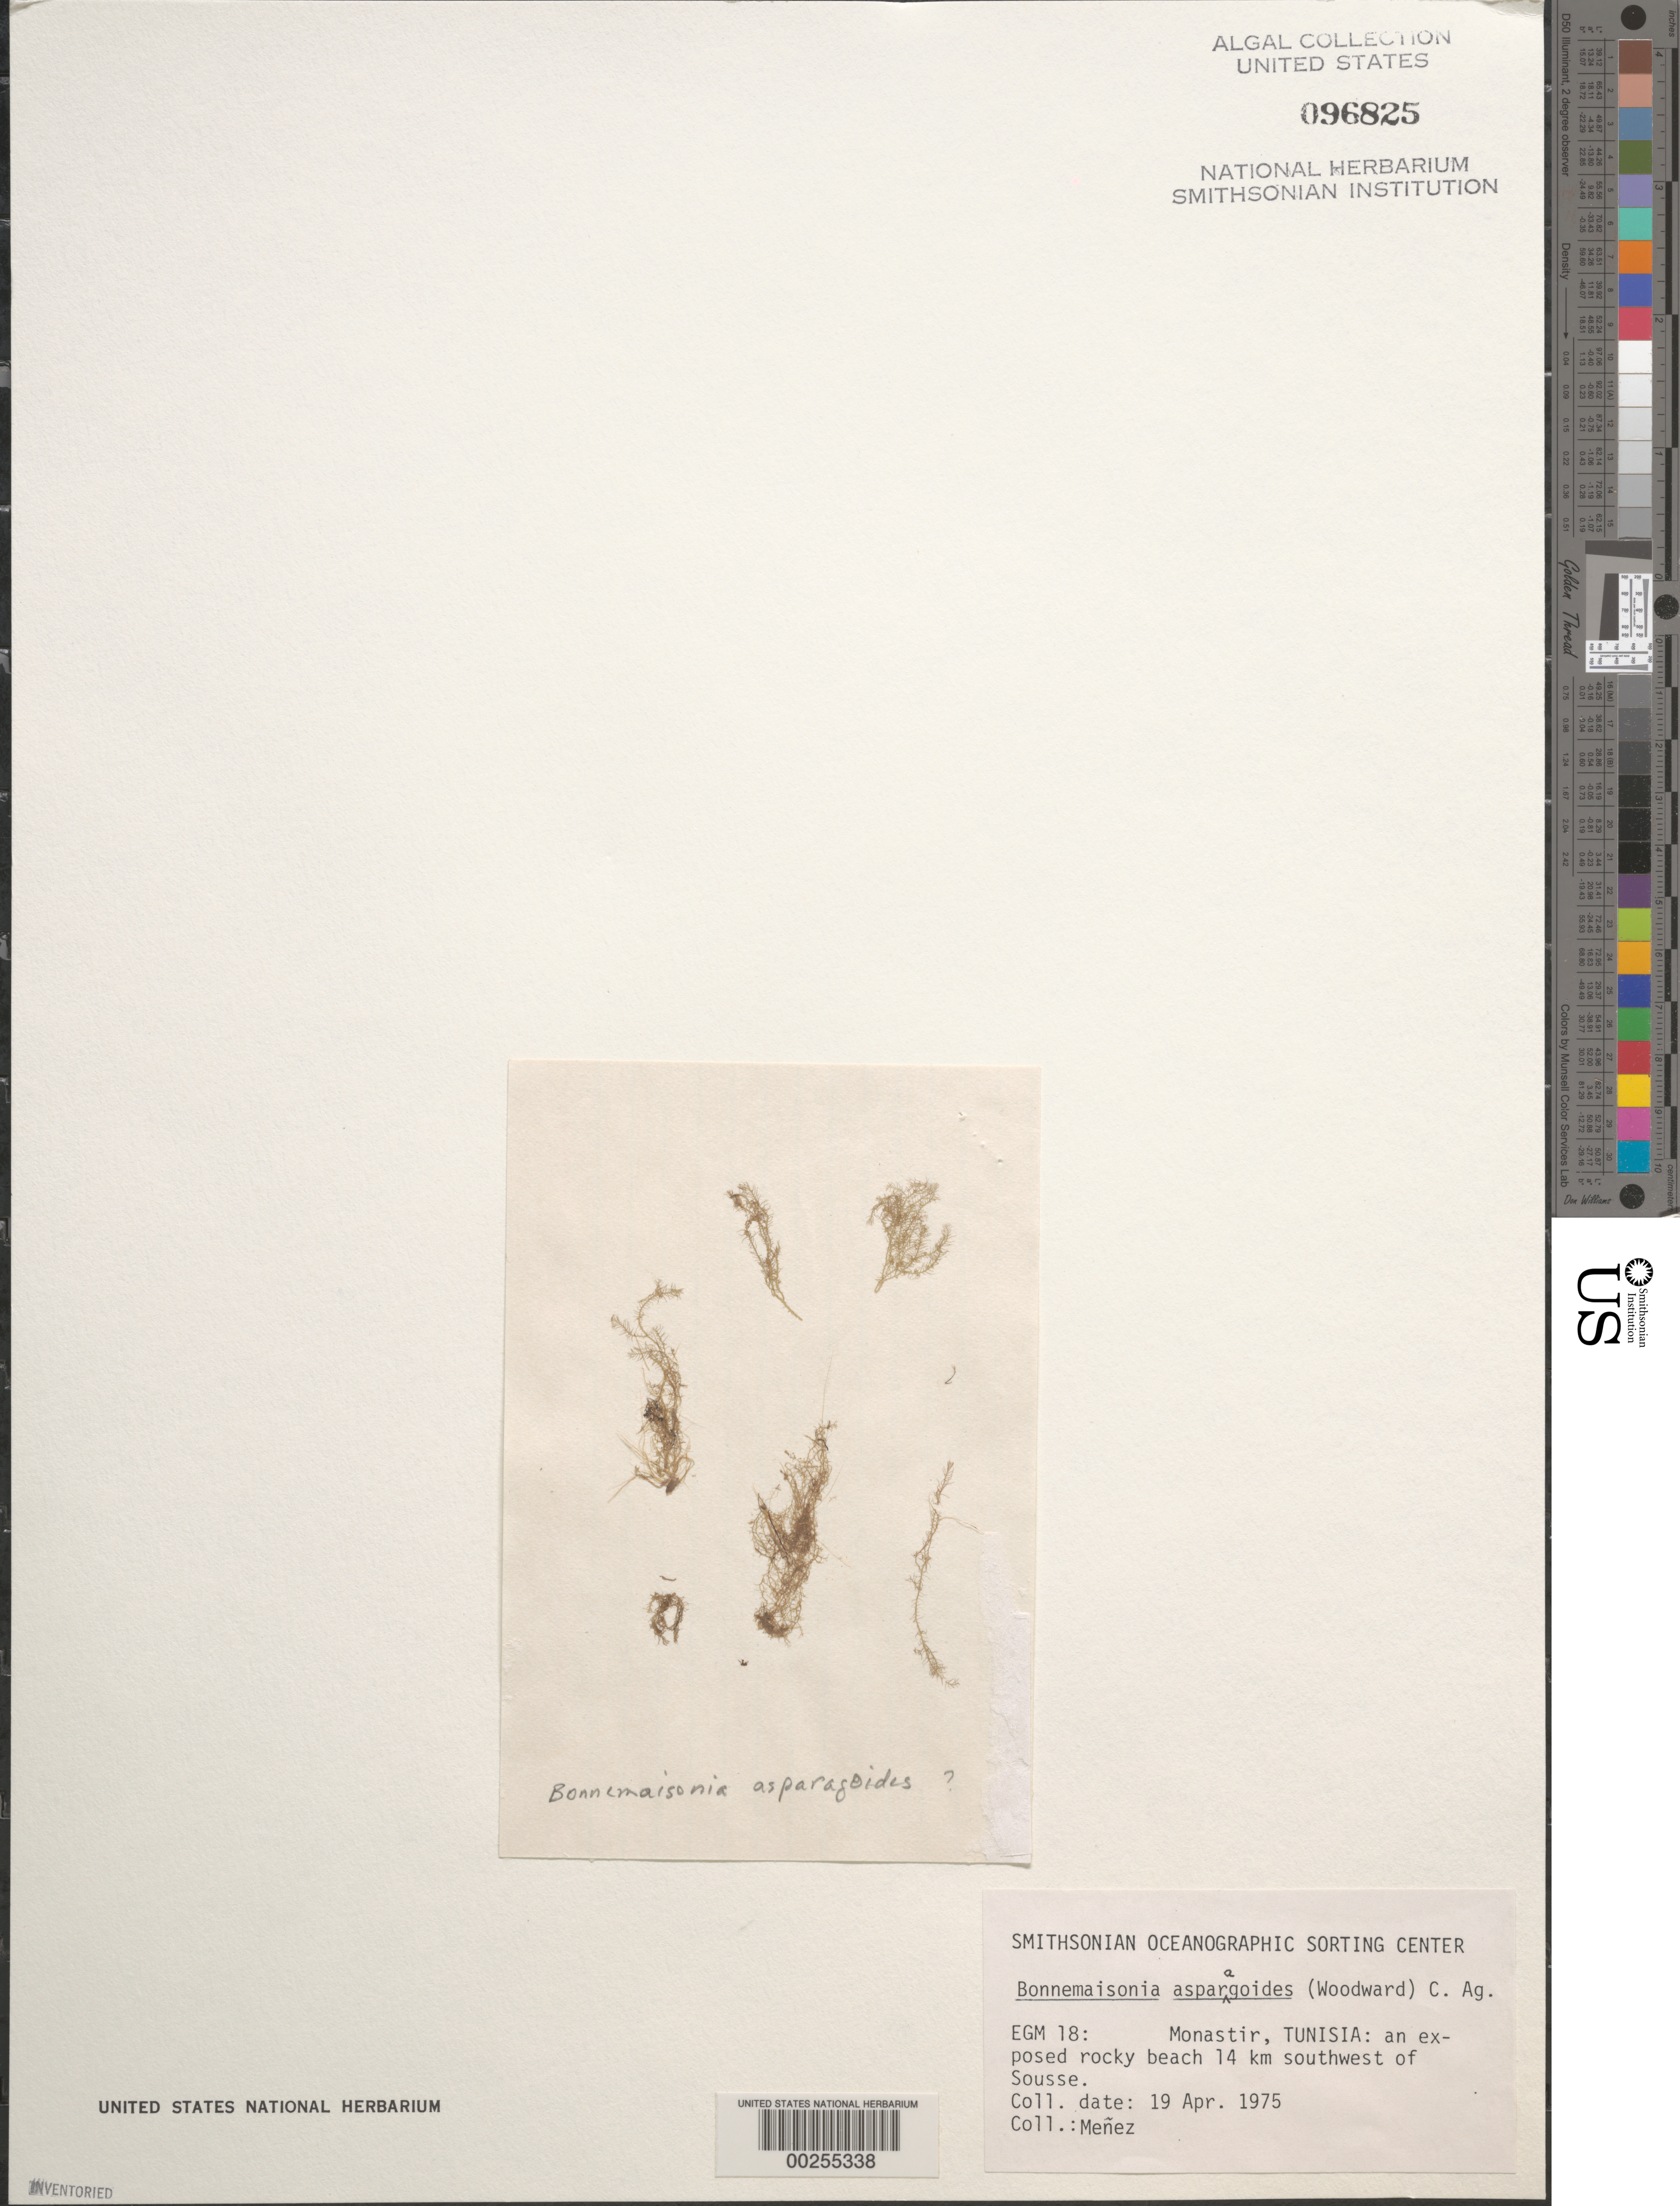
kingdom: Plantae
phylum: Rhodophyta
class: Florideophyceae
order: Bonnemaisoniales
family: Bonnemaisoniaceae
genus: Bonnemaisonia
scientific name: Bonnemaisonia asparagoides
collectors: Meñez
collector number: EGM 18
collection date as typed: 19 Apr 1975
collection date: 1975-04-19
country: Tunisia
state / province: Monastir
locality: Monastir, 14 km southwest of sousse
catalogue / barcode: US 96825